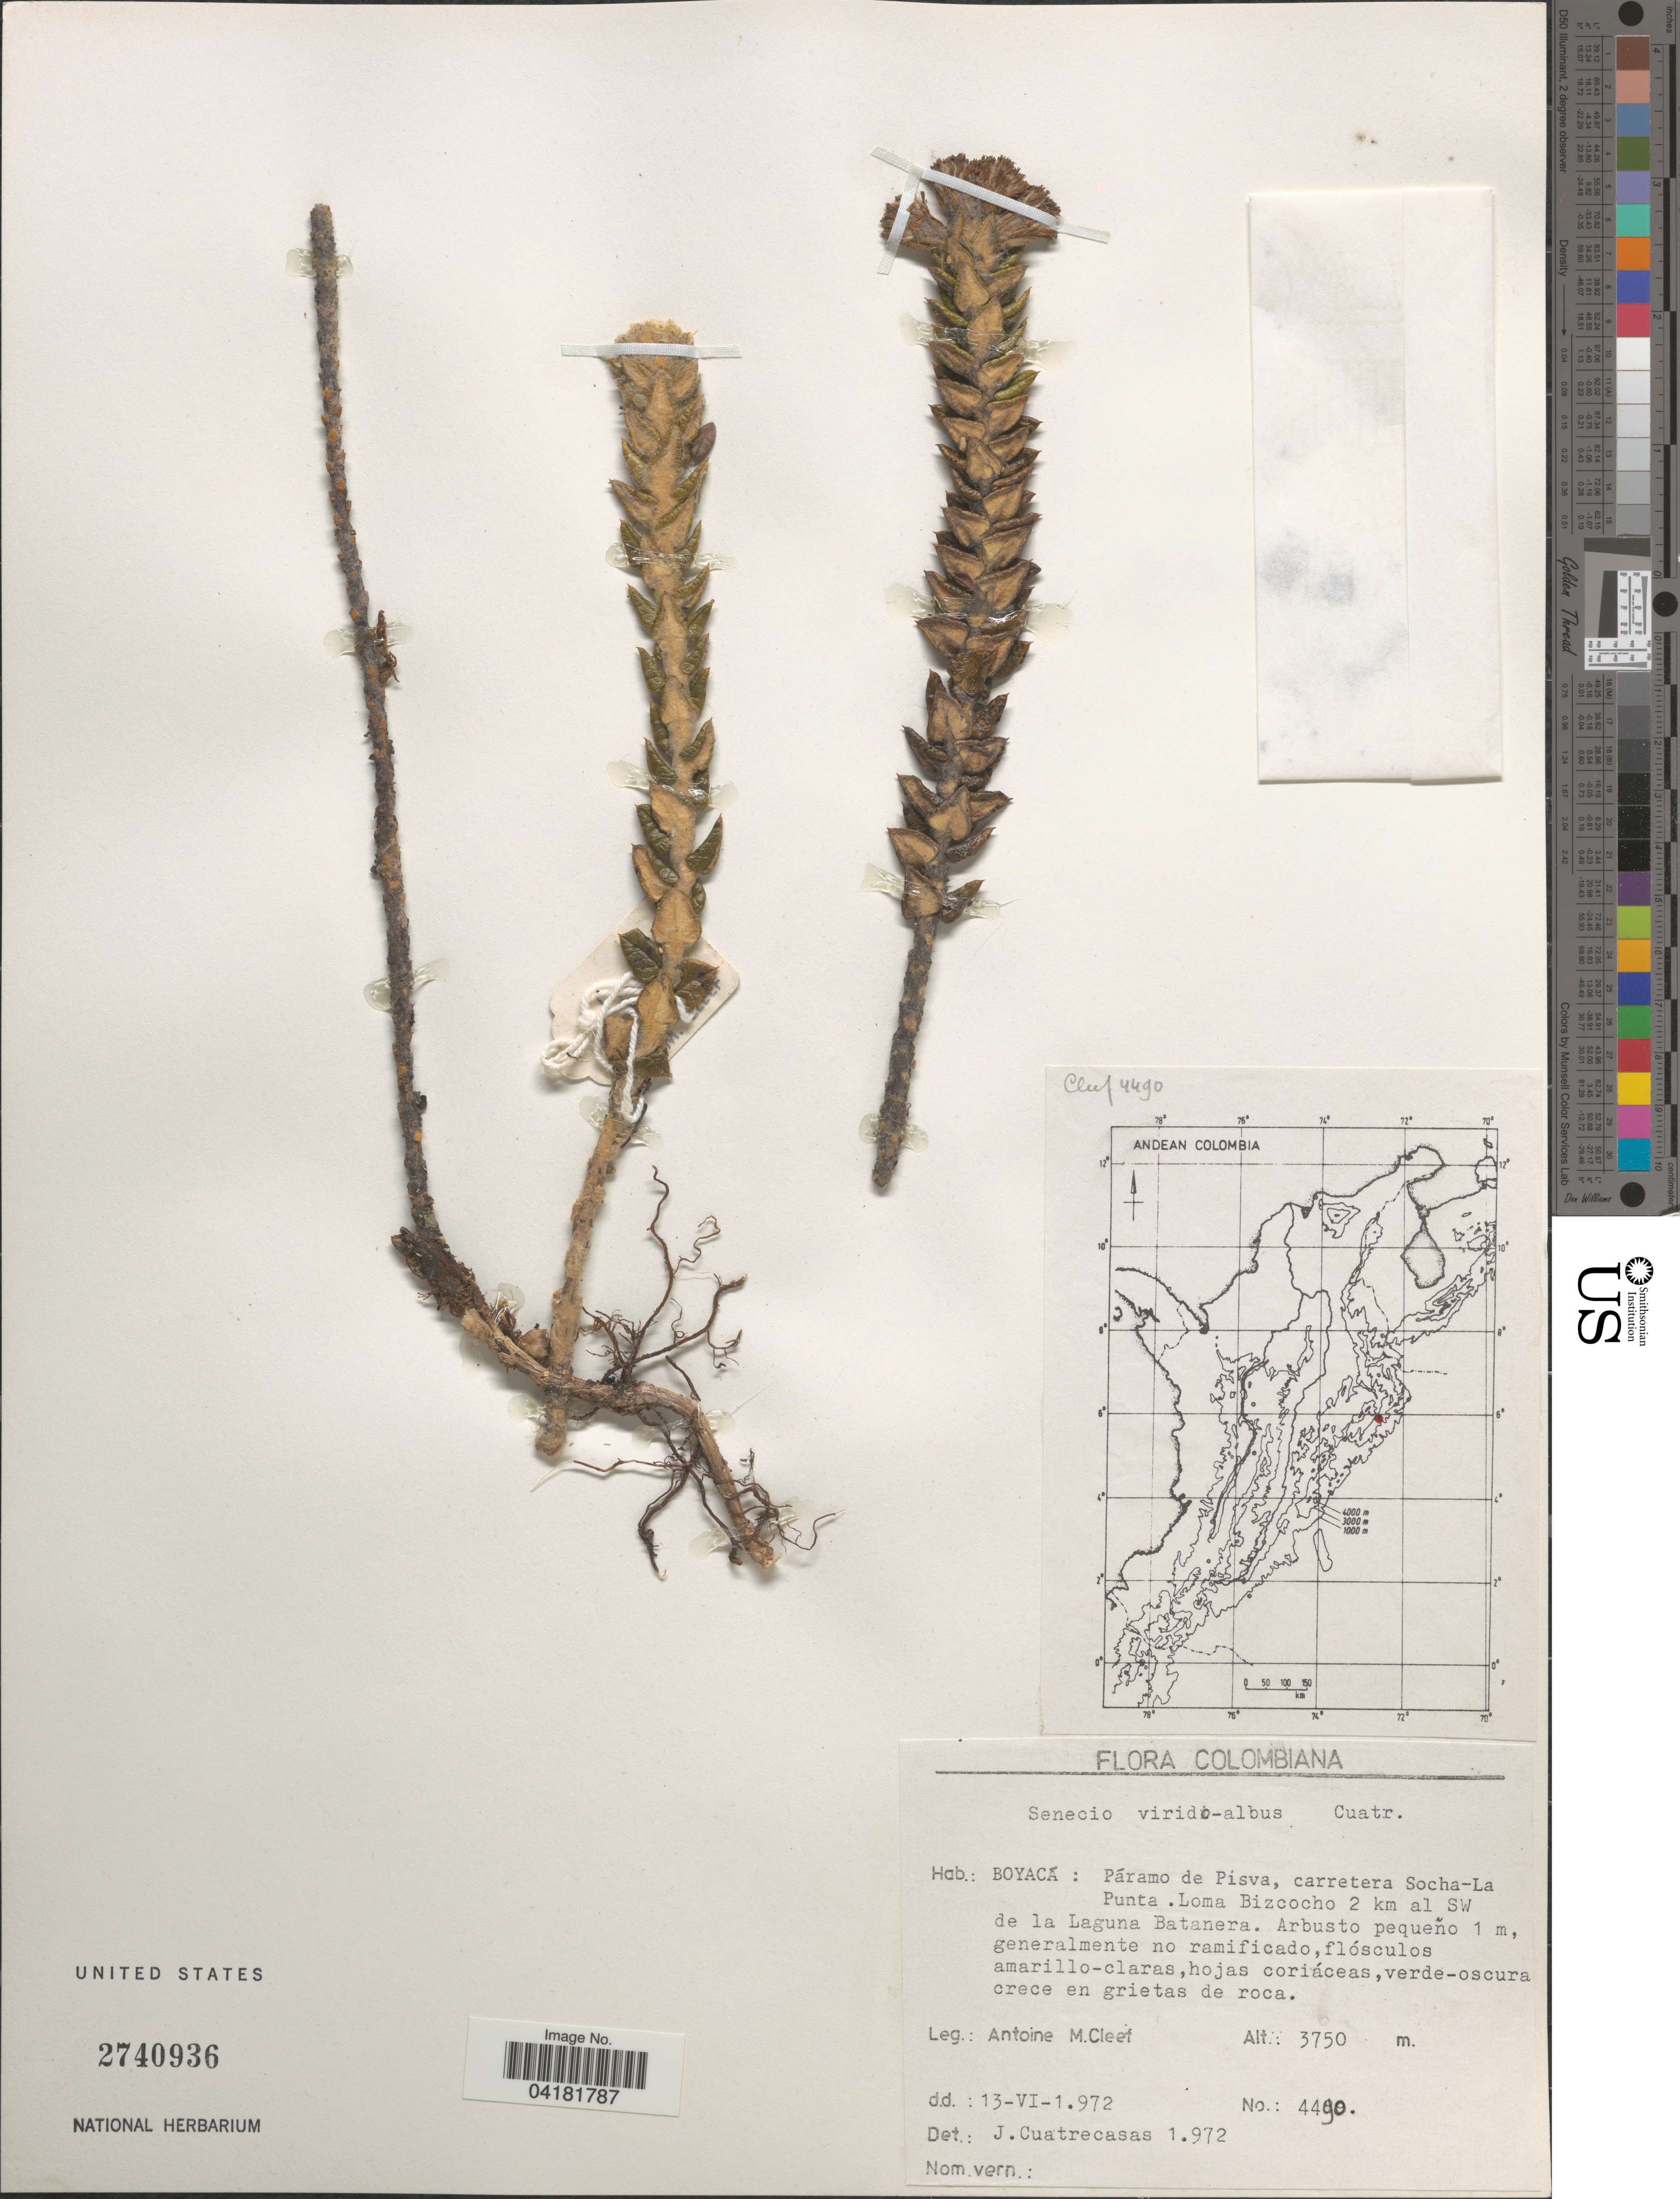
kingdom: Plantae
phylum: Tracheophyta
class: Magnoliopsida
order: Asterales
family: Asteraceae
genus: Senecio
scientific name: Senecio viridoalbus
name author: Cuatrec.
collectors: A. M. Cleef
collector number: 4490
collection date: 1972-06-13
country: Colombia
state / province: Boyacá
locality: Colombiana. Páramo de Pisva, carretera Socha-La Punta. Loma Bizcocho 2 km al SW de la Laguna Batanera.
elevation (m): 3750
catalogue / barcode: US 2740936